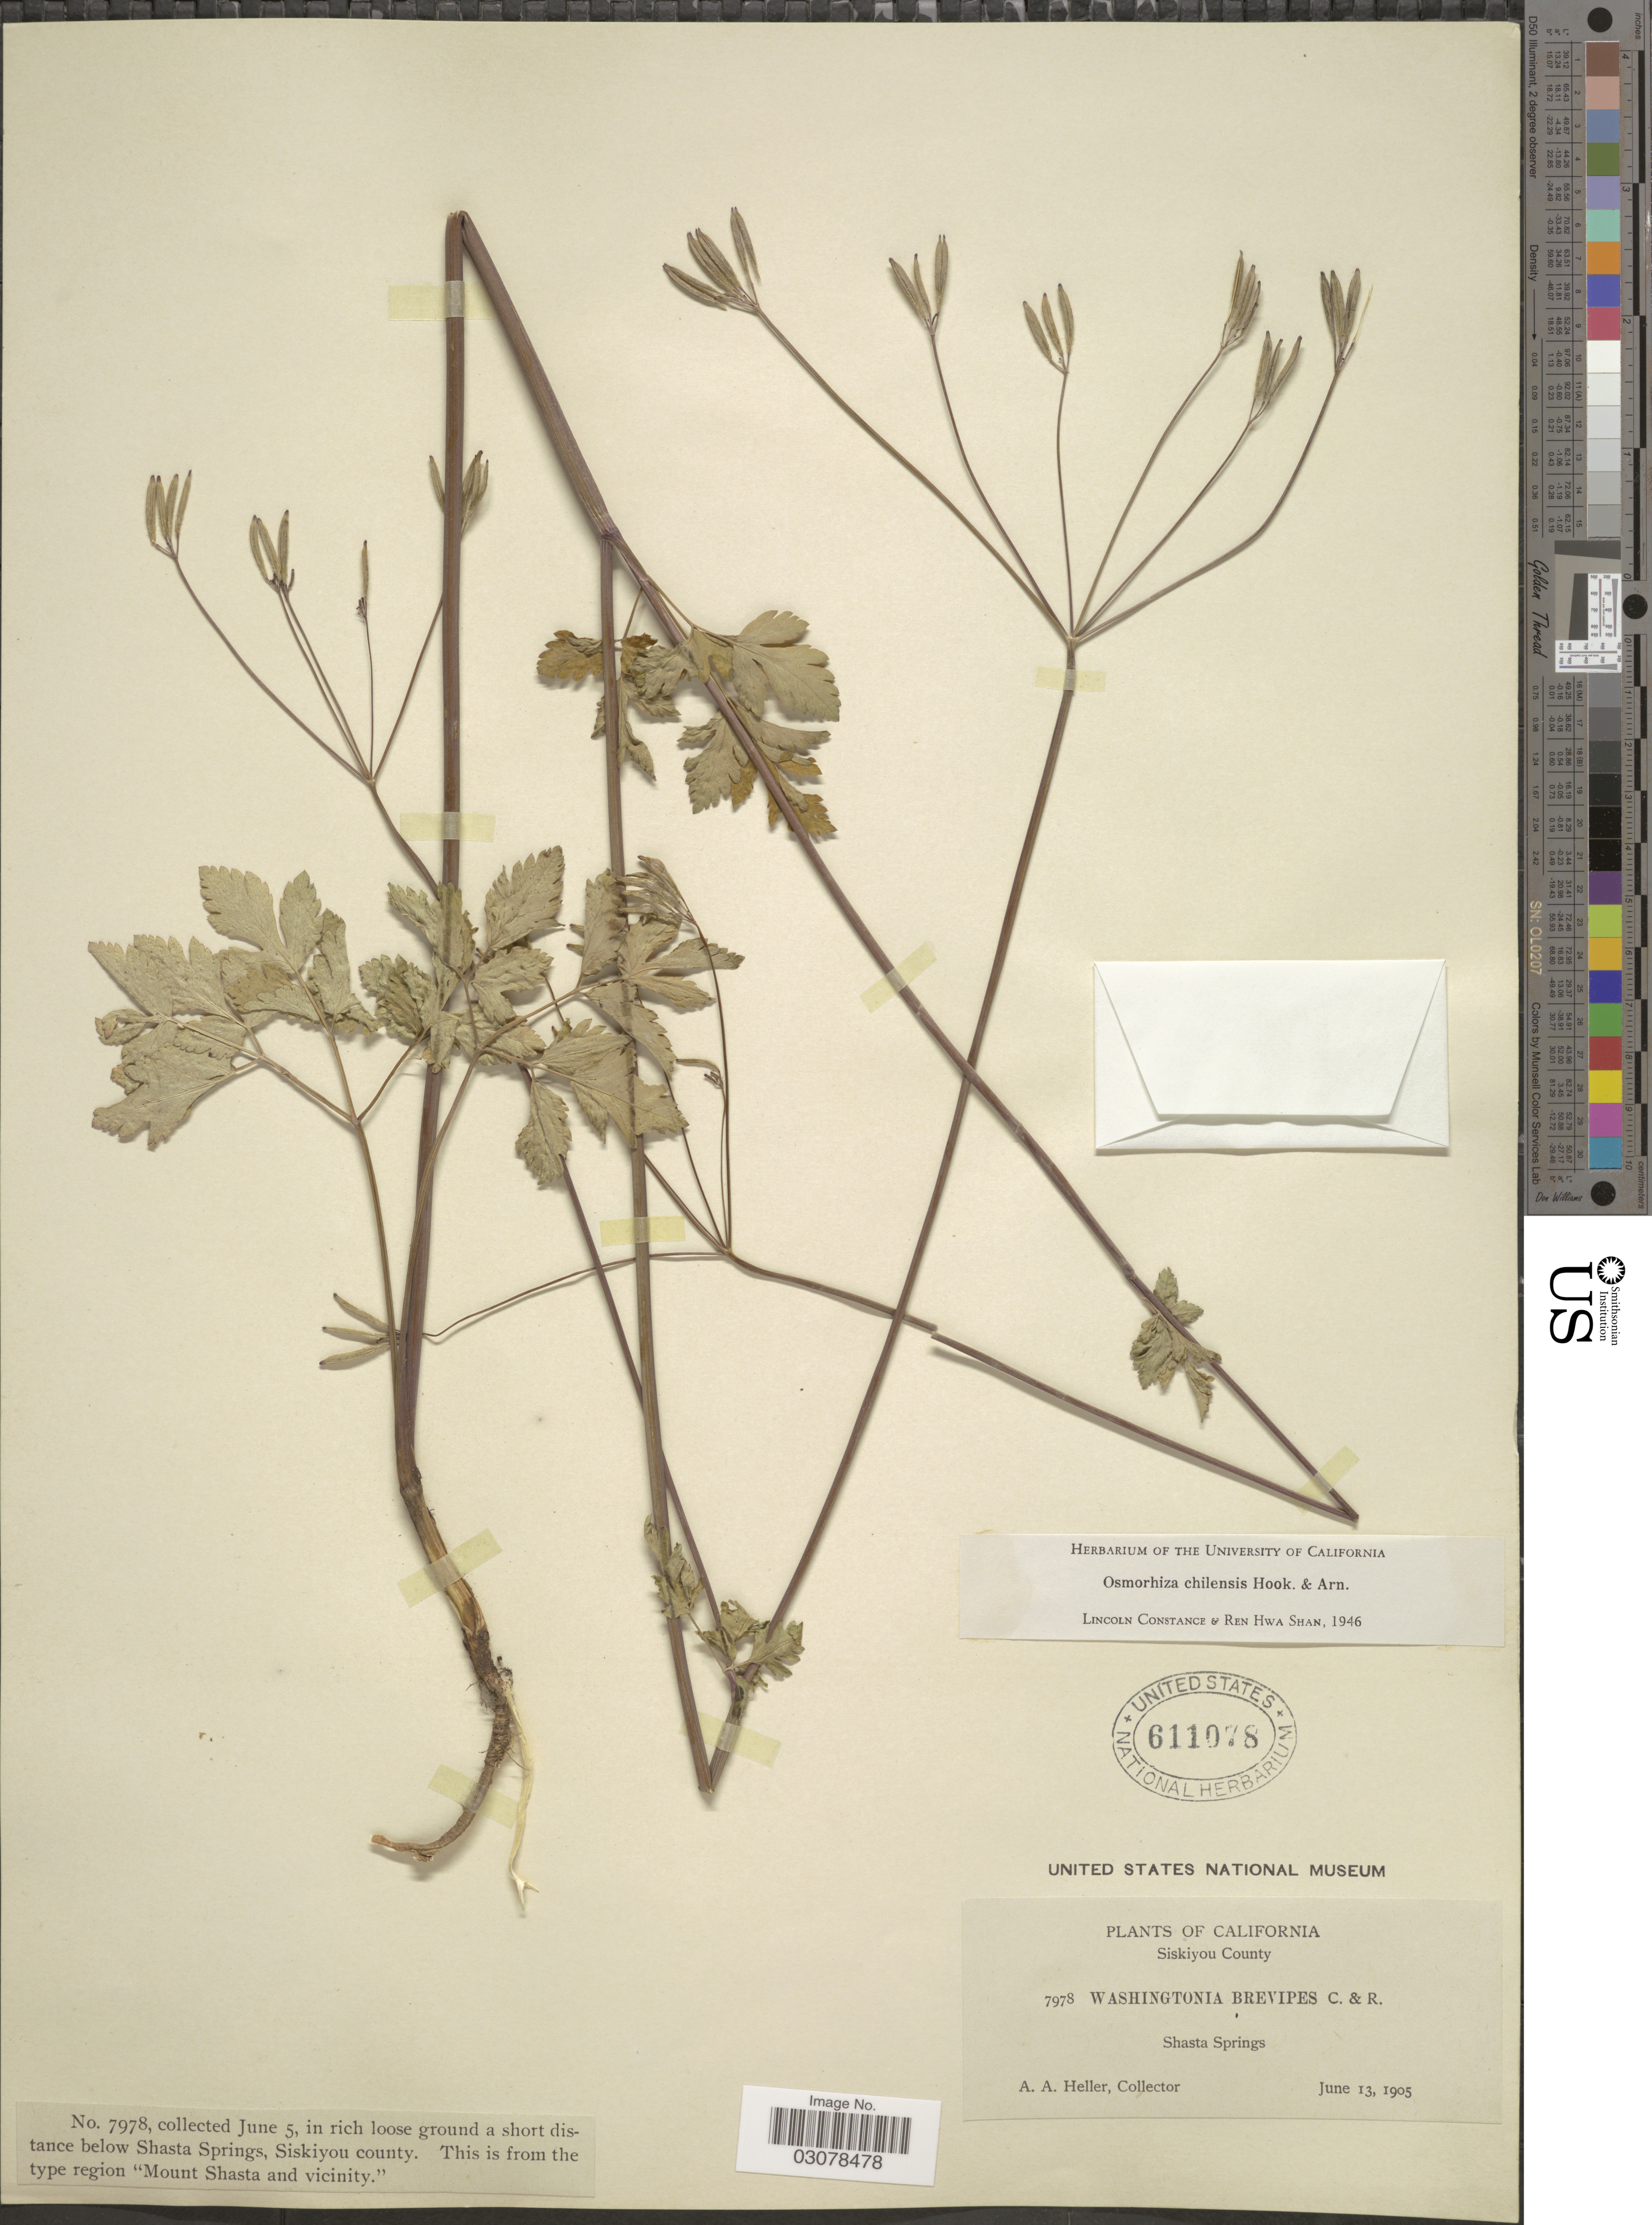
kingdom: Plantae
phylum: Tracheophyta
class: Magnoliopsida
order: Apiales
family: Apiaceae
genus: Osmorhiza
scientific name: Osmorhiza chilensis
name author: Hook. & Arn.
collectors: A. A. Heller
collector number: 7978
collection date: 1905-06-13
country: United States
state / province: California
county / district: Siskiyou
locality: Siskiyou County. Shasta Springs.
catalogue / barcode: US 611078